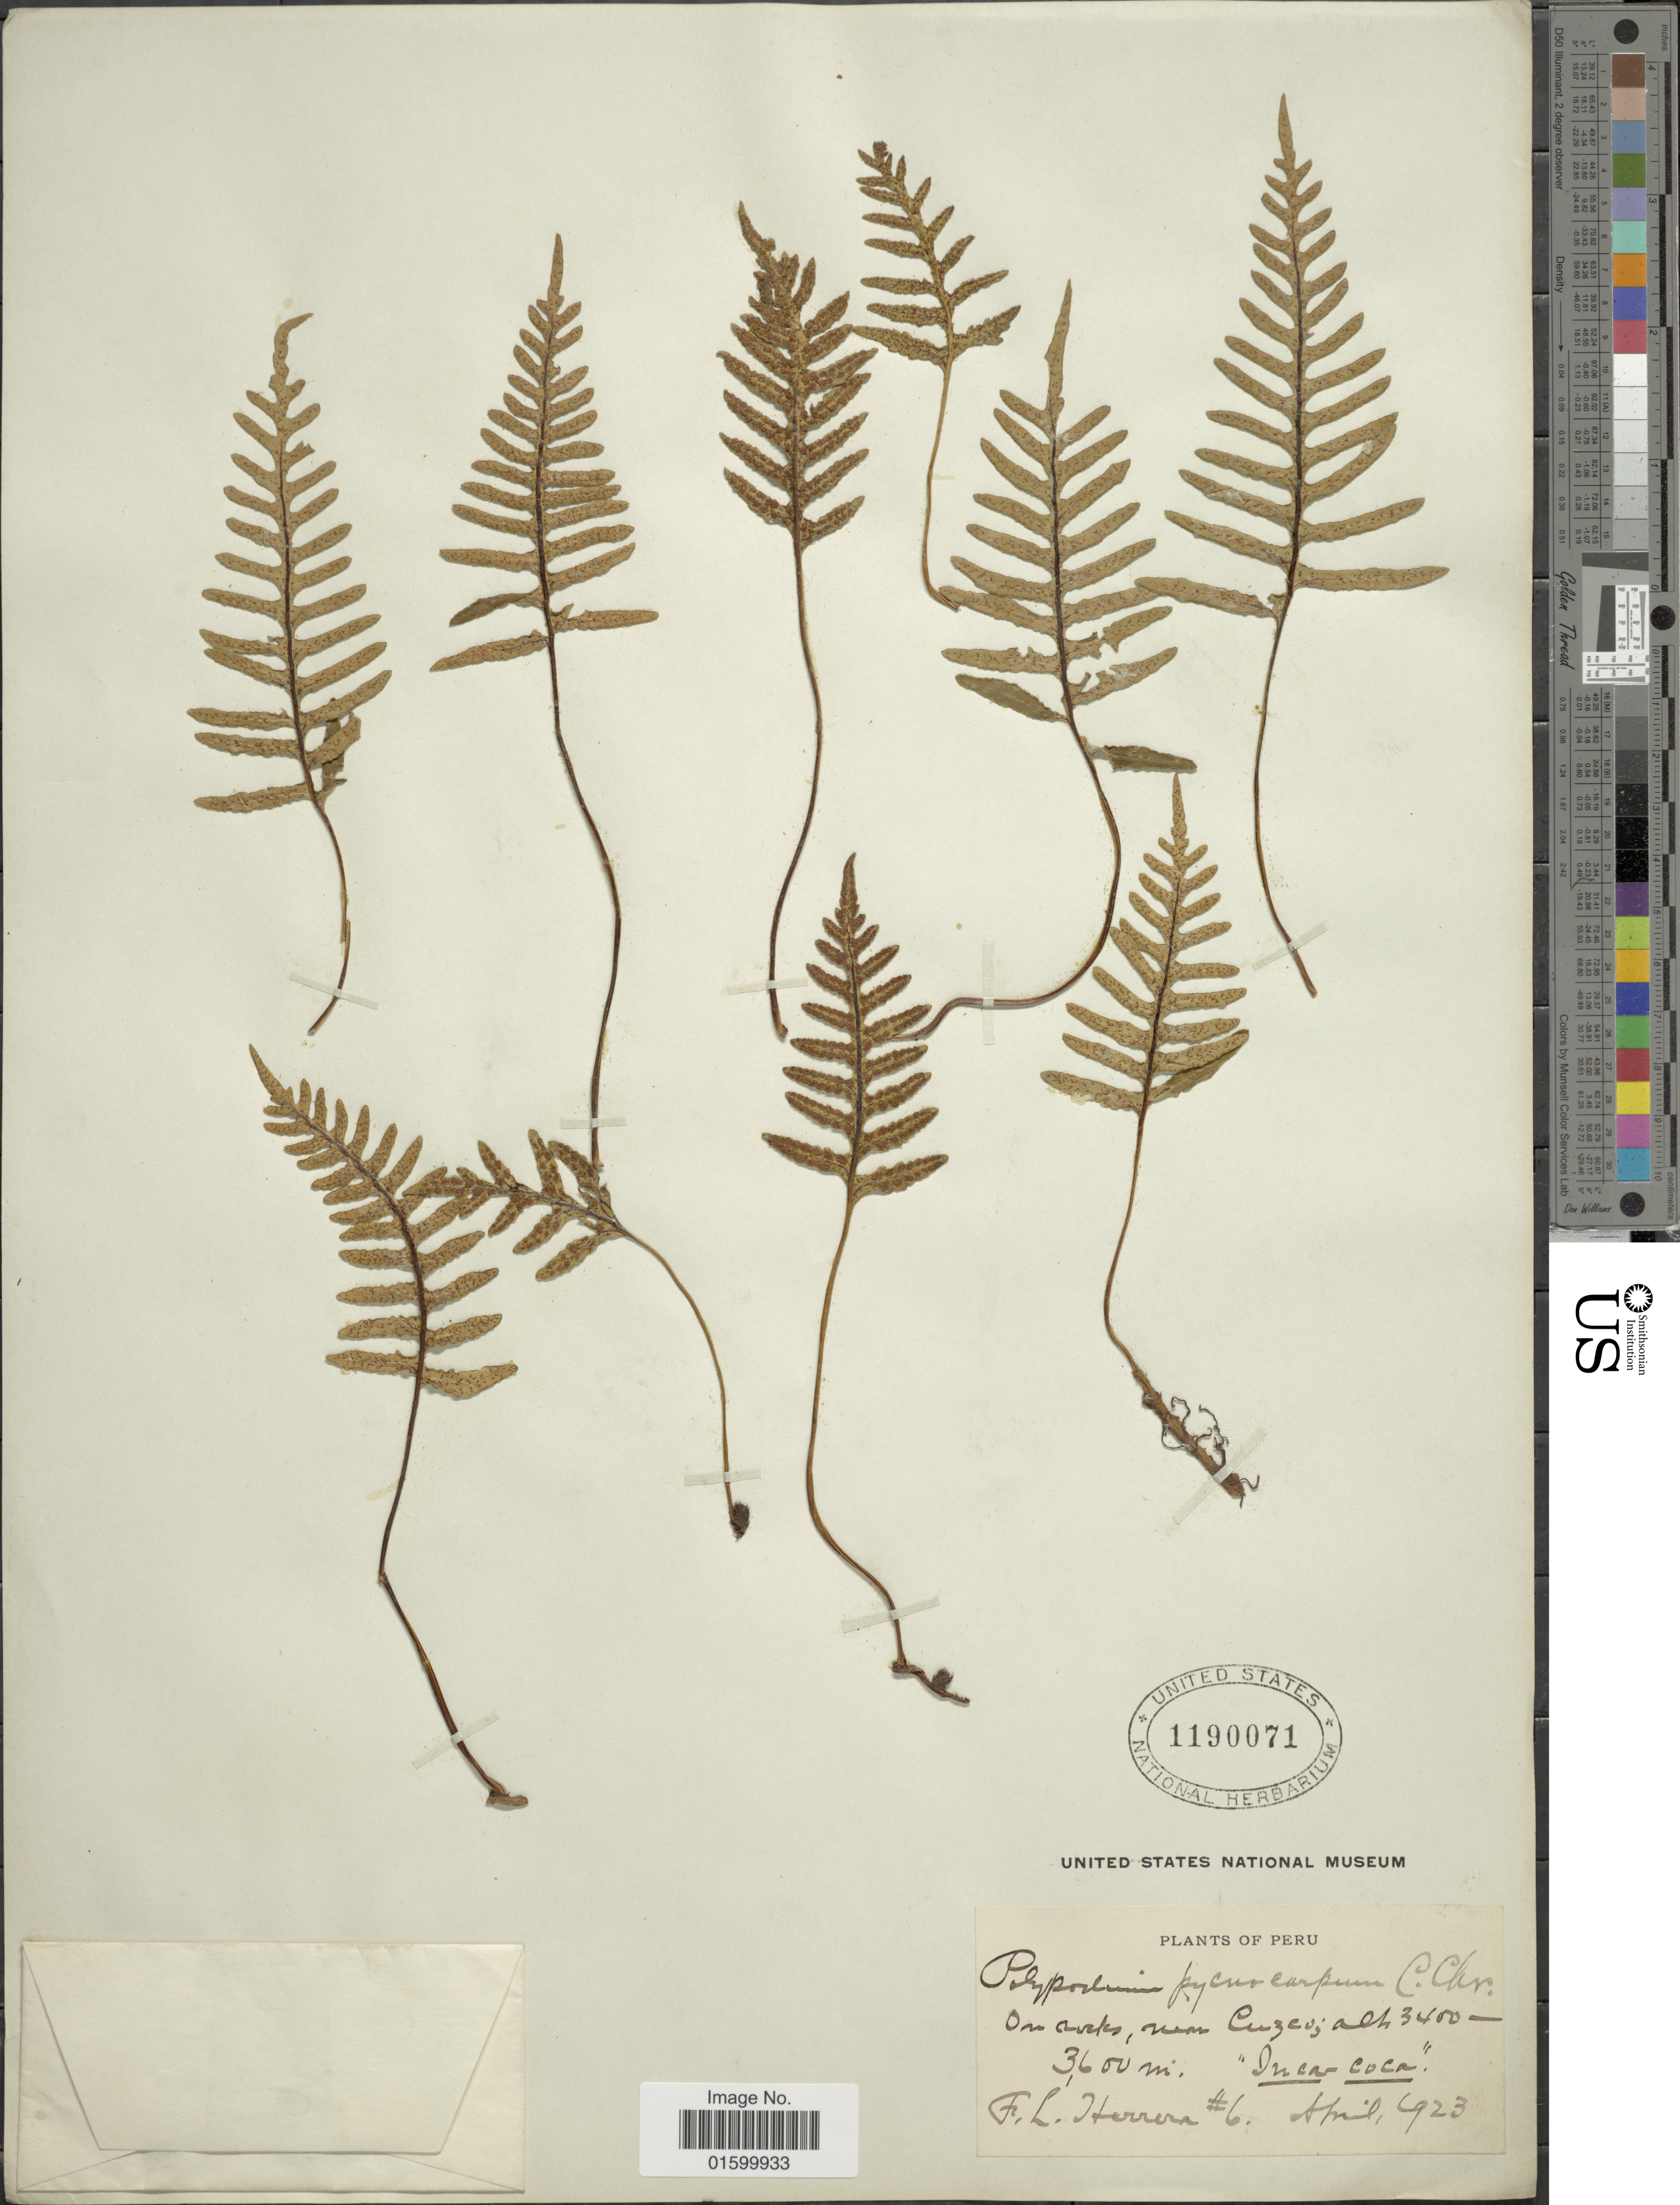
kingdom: Plantae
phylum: Tracheophyta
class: Polypodiopsida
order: Polypodiales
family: Polypodiaceae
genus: Pleopeltis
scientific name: Pleopeltis pycnocarpa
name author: (C. Chr.) A.R. Sm.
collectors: F. L. Herrera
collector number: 6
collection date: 1923-04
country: Peru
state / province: Cusco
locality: Near Cuzco, Incar coca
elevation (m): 3600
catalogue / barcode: US 1190071